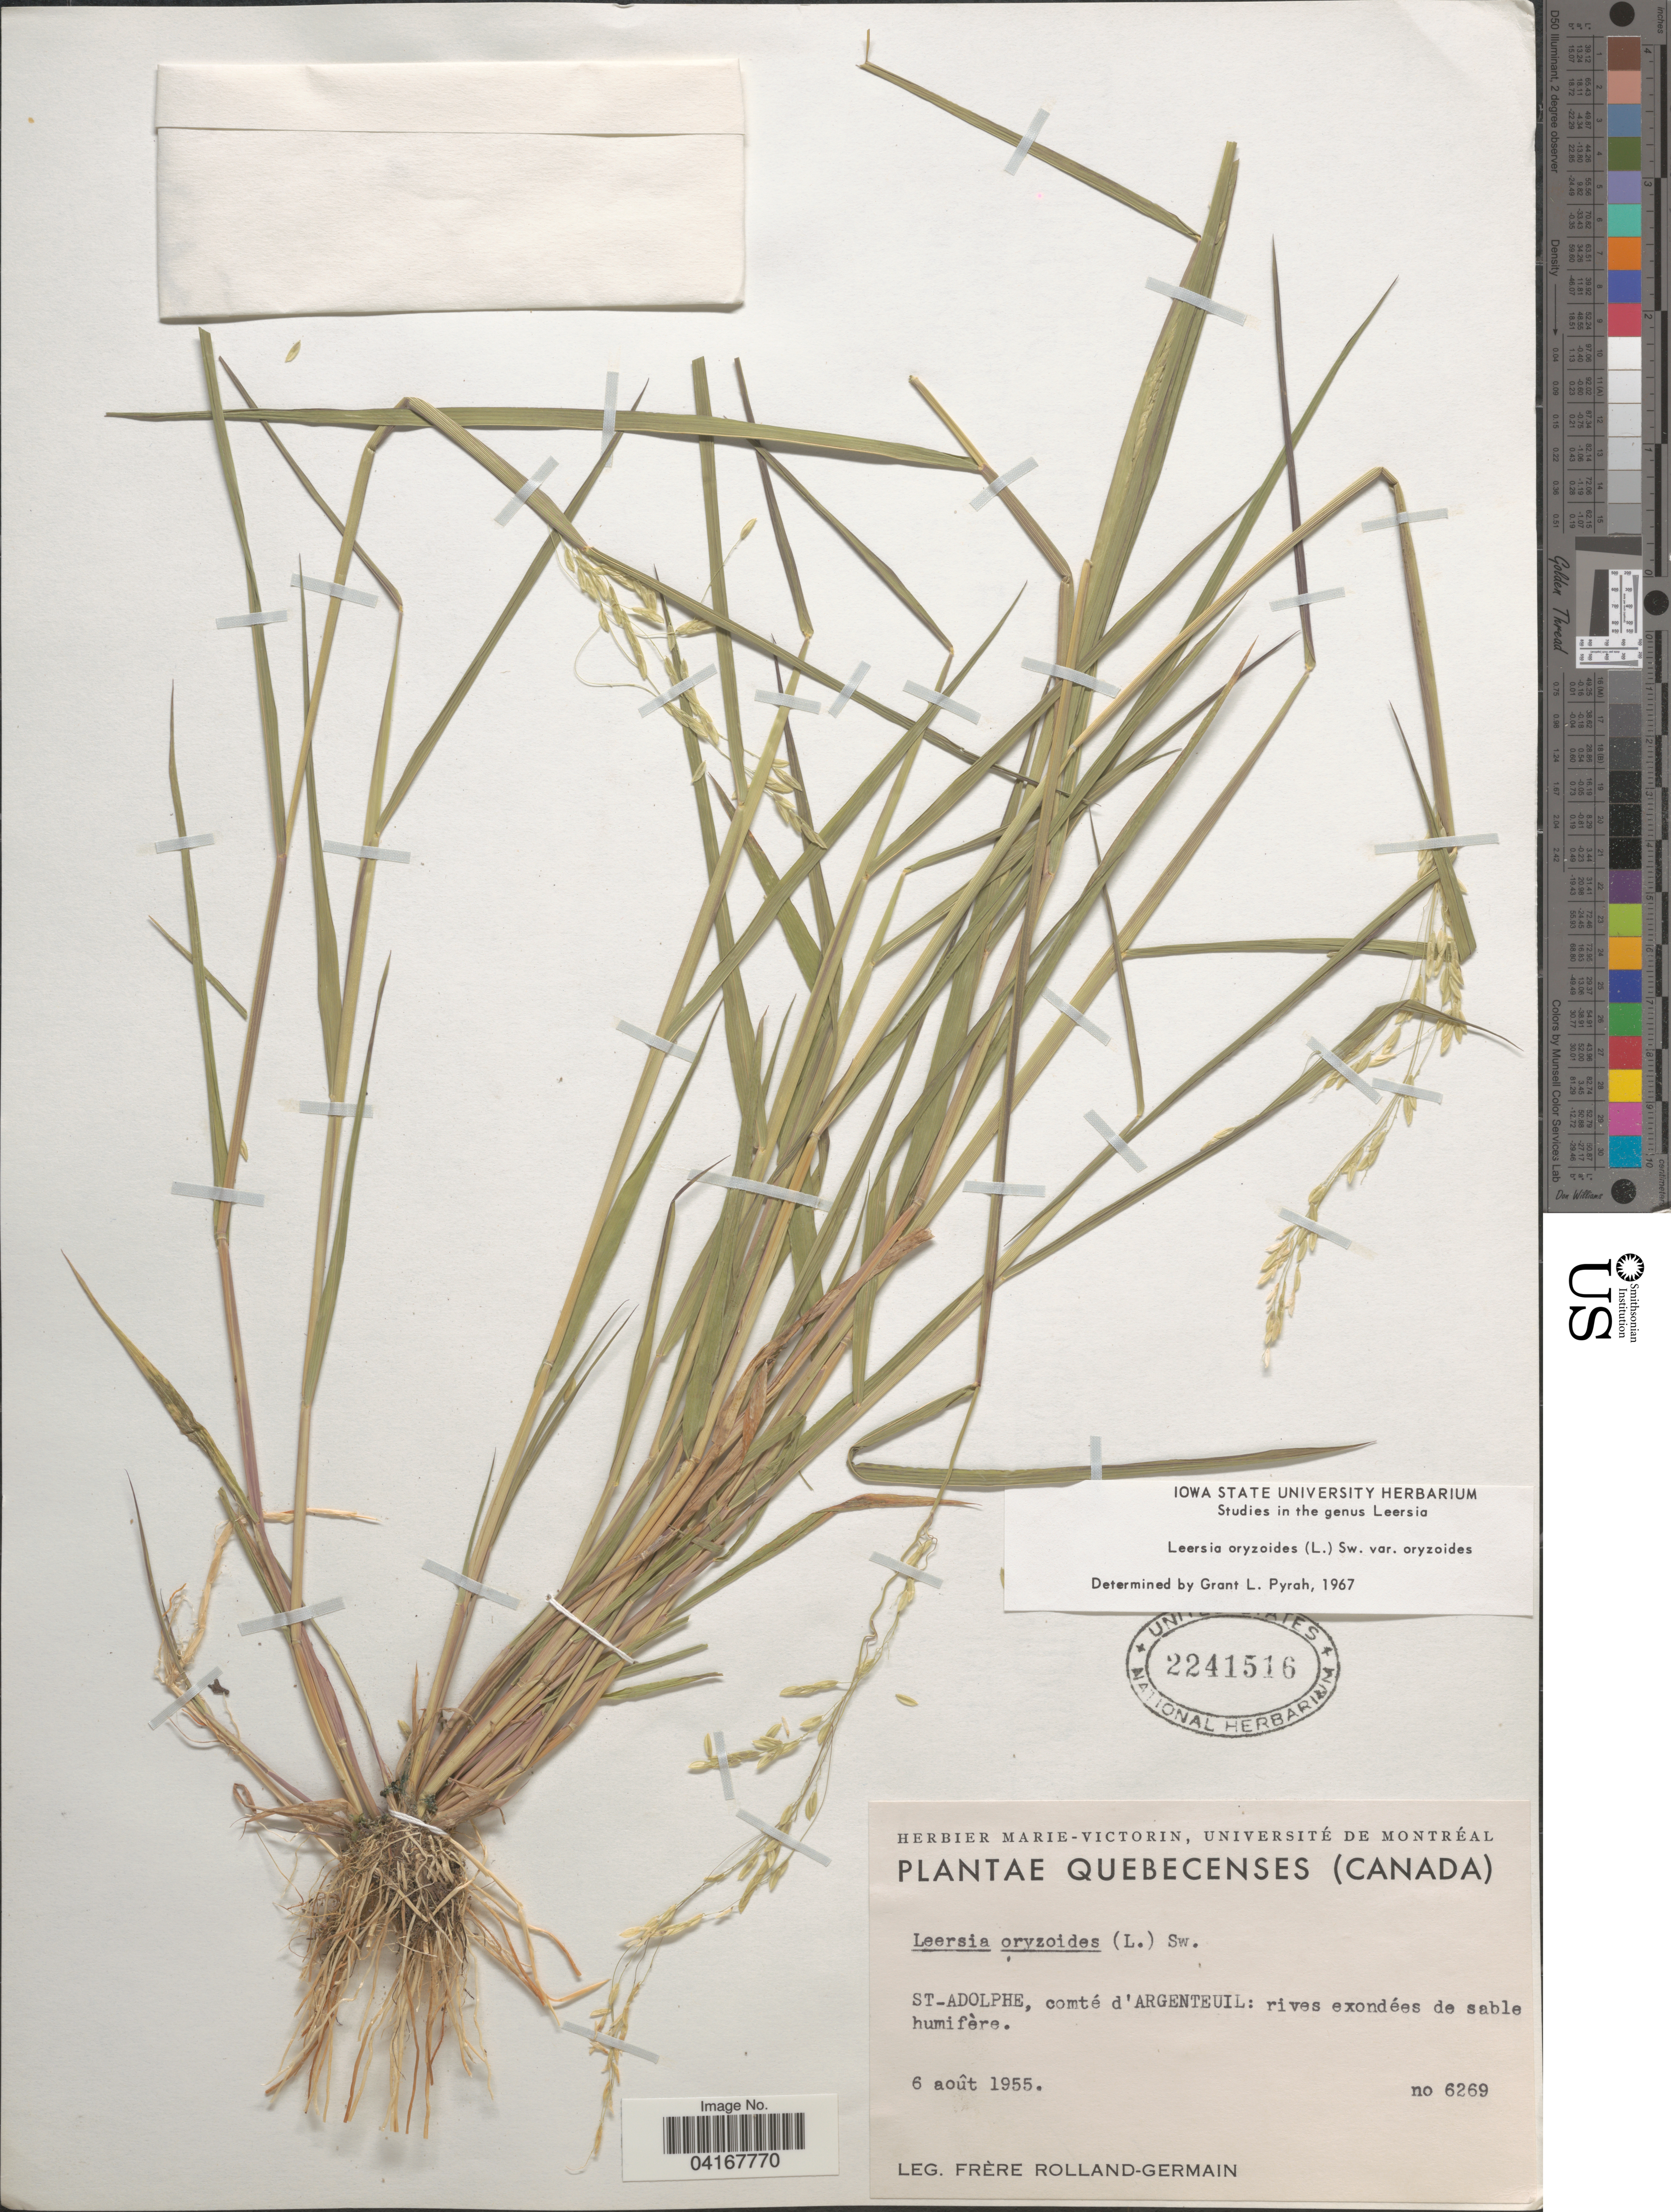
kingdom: Plantae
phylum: Tracheophyta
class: Liliopsida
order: Poales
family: Poaceae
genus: Leersia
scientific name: Leersia oryzoides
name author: (L.) Sw.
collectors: Rolland-Germain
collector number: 6269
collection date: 1955-08-06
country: Canada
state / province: Quebec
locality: Quebecenses. St-Adolphe, comté d'Argenteuil: rives exondées de sable humifère.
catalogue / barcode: US 2241516